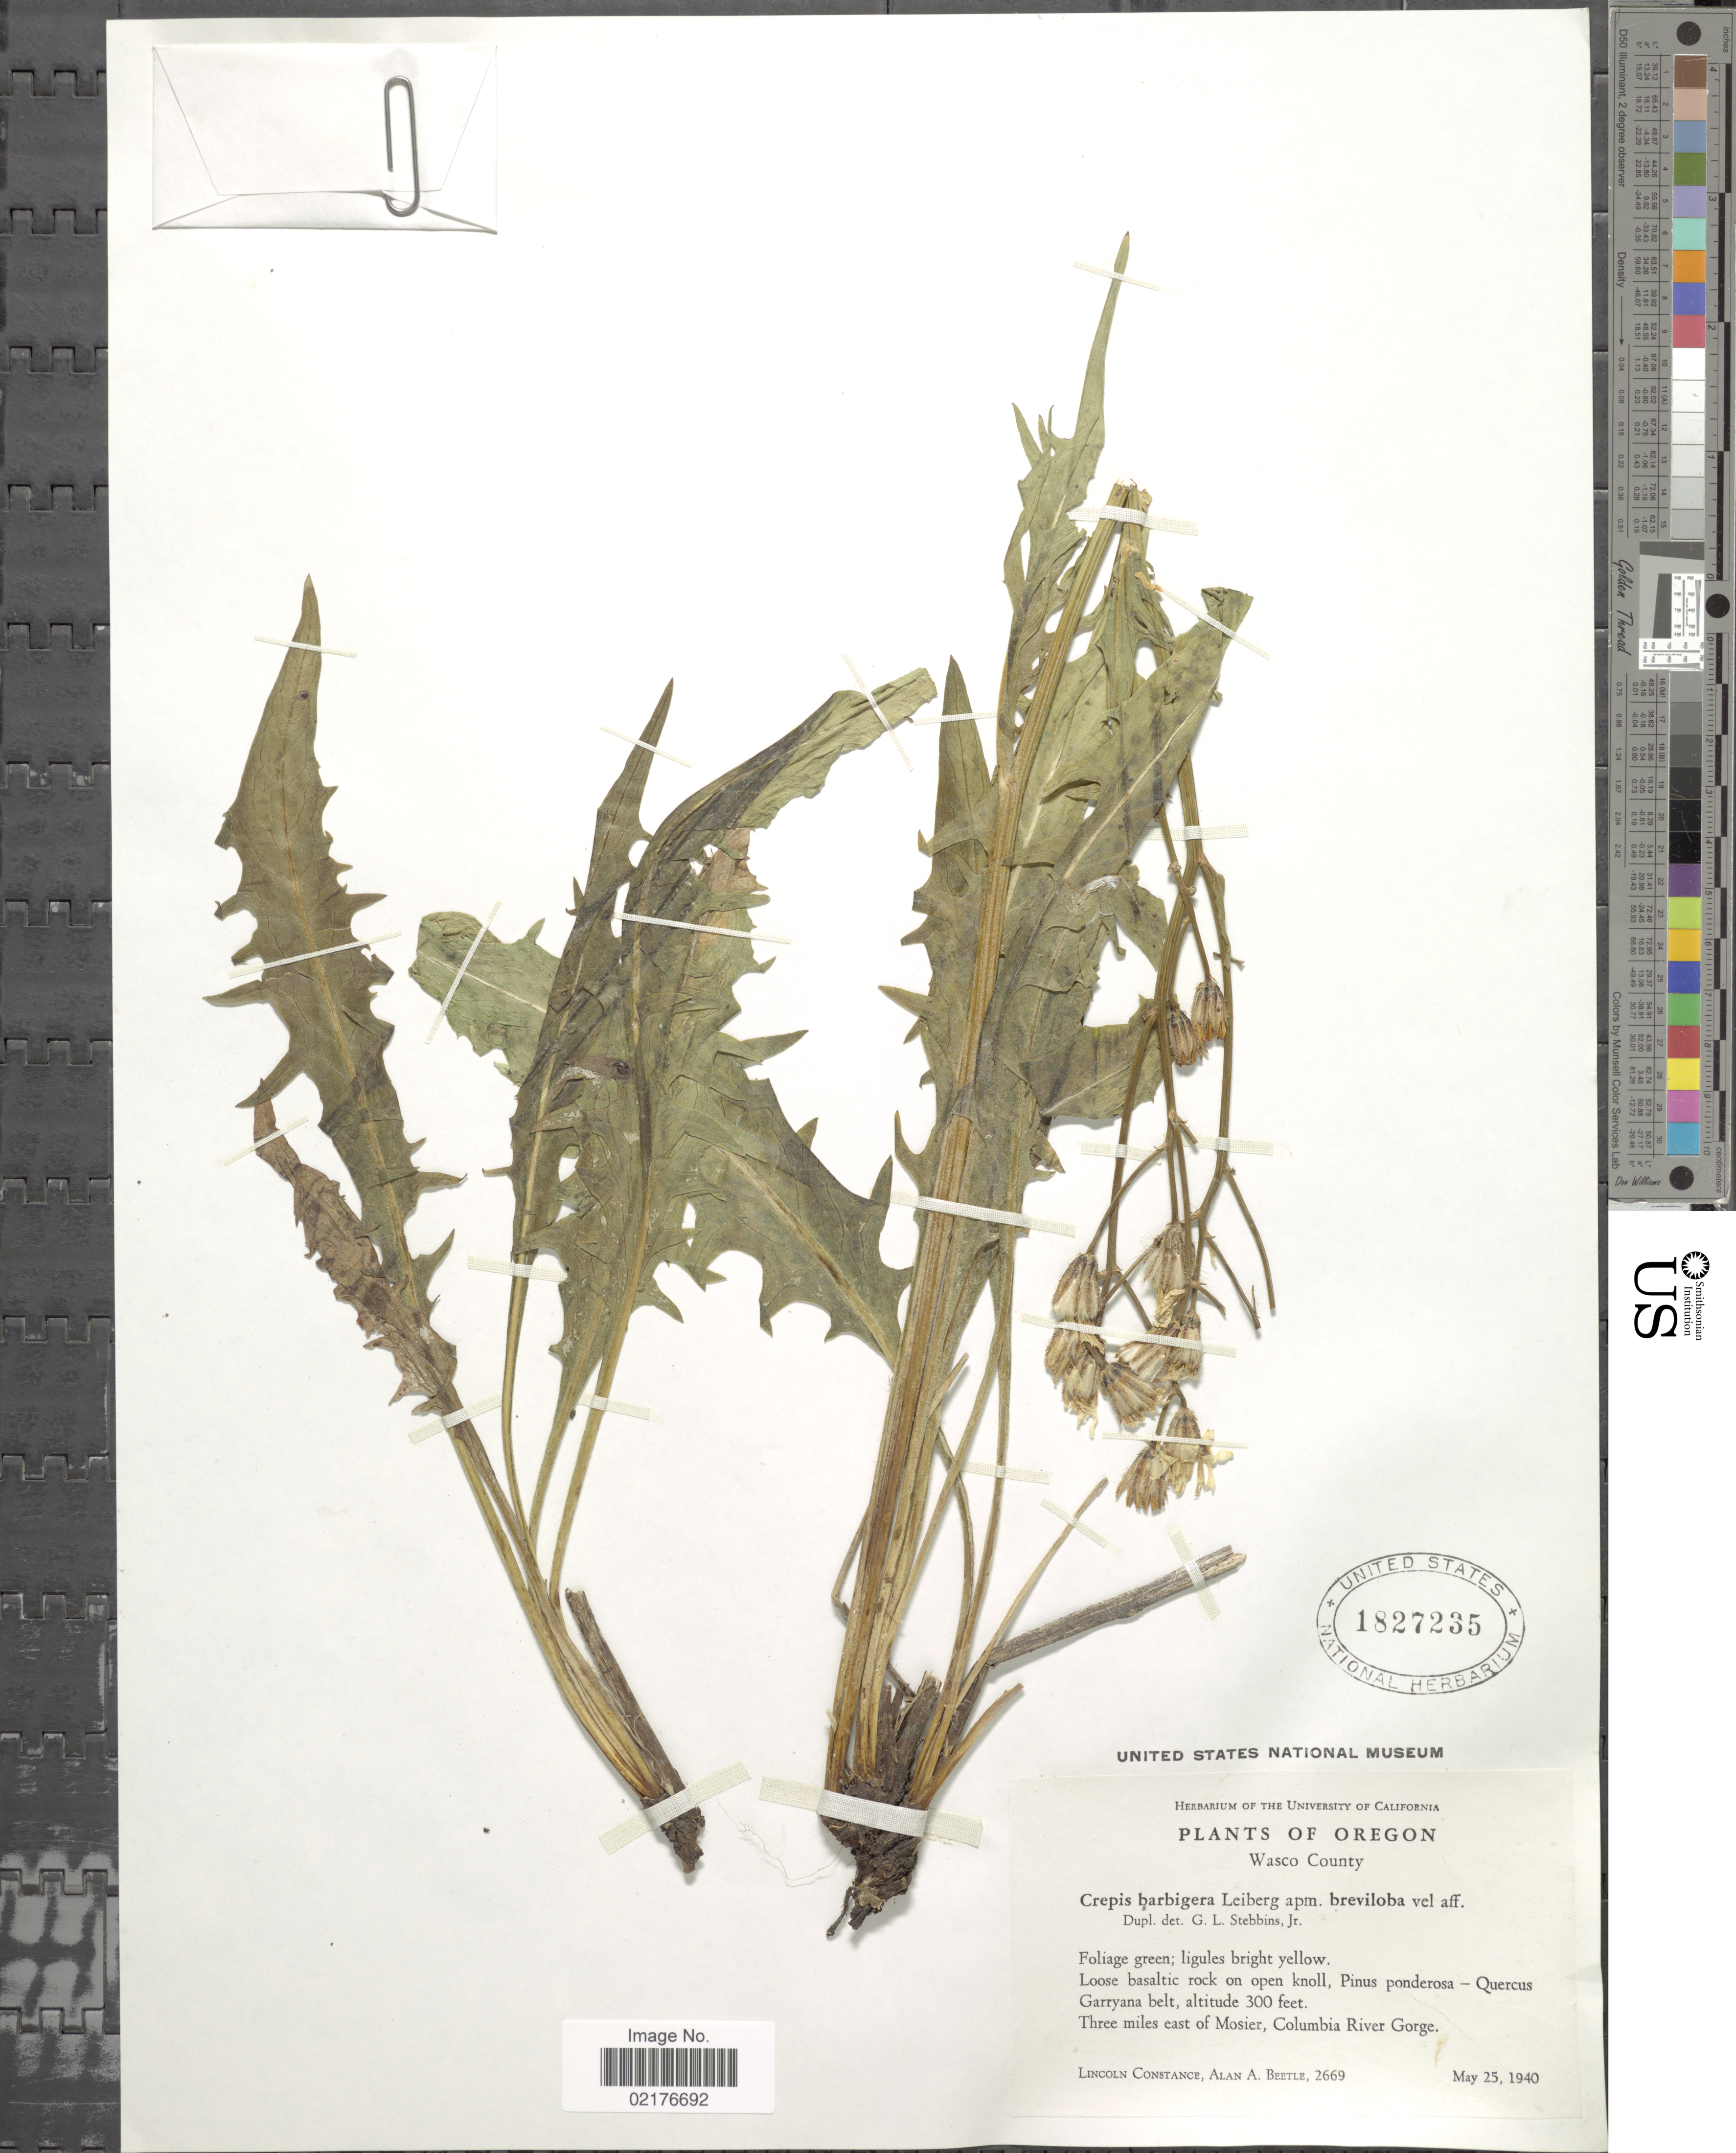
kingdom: Plantae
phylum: Tracheophyta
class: Magnoliopsida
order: Asterales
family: Asteraceae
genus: Crepis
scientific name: Crepis barbigera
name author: Leiberg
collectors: L. Constance & A. A. Beetle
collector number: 2669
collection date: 1940-05-25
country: United States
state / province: Oregon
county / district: Wasco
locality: Wasco County, Garryana belt, Three miles east of Mosier, Columbia River Gorge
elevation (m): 91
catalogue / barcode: US 1827235